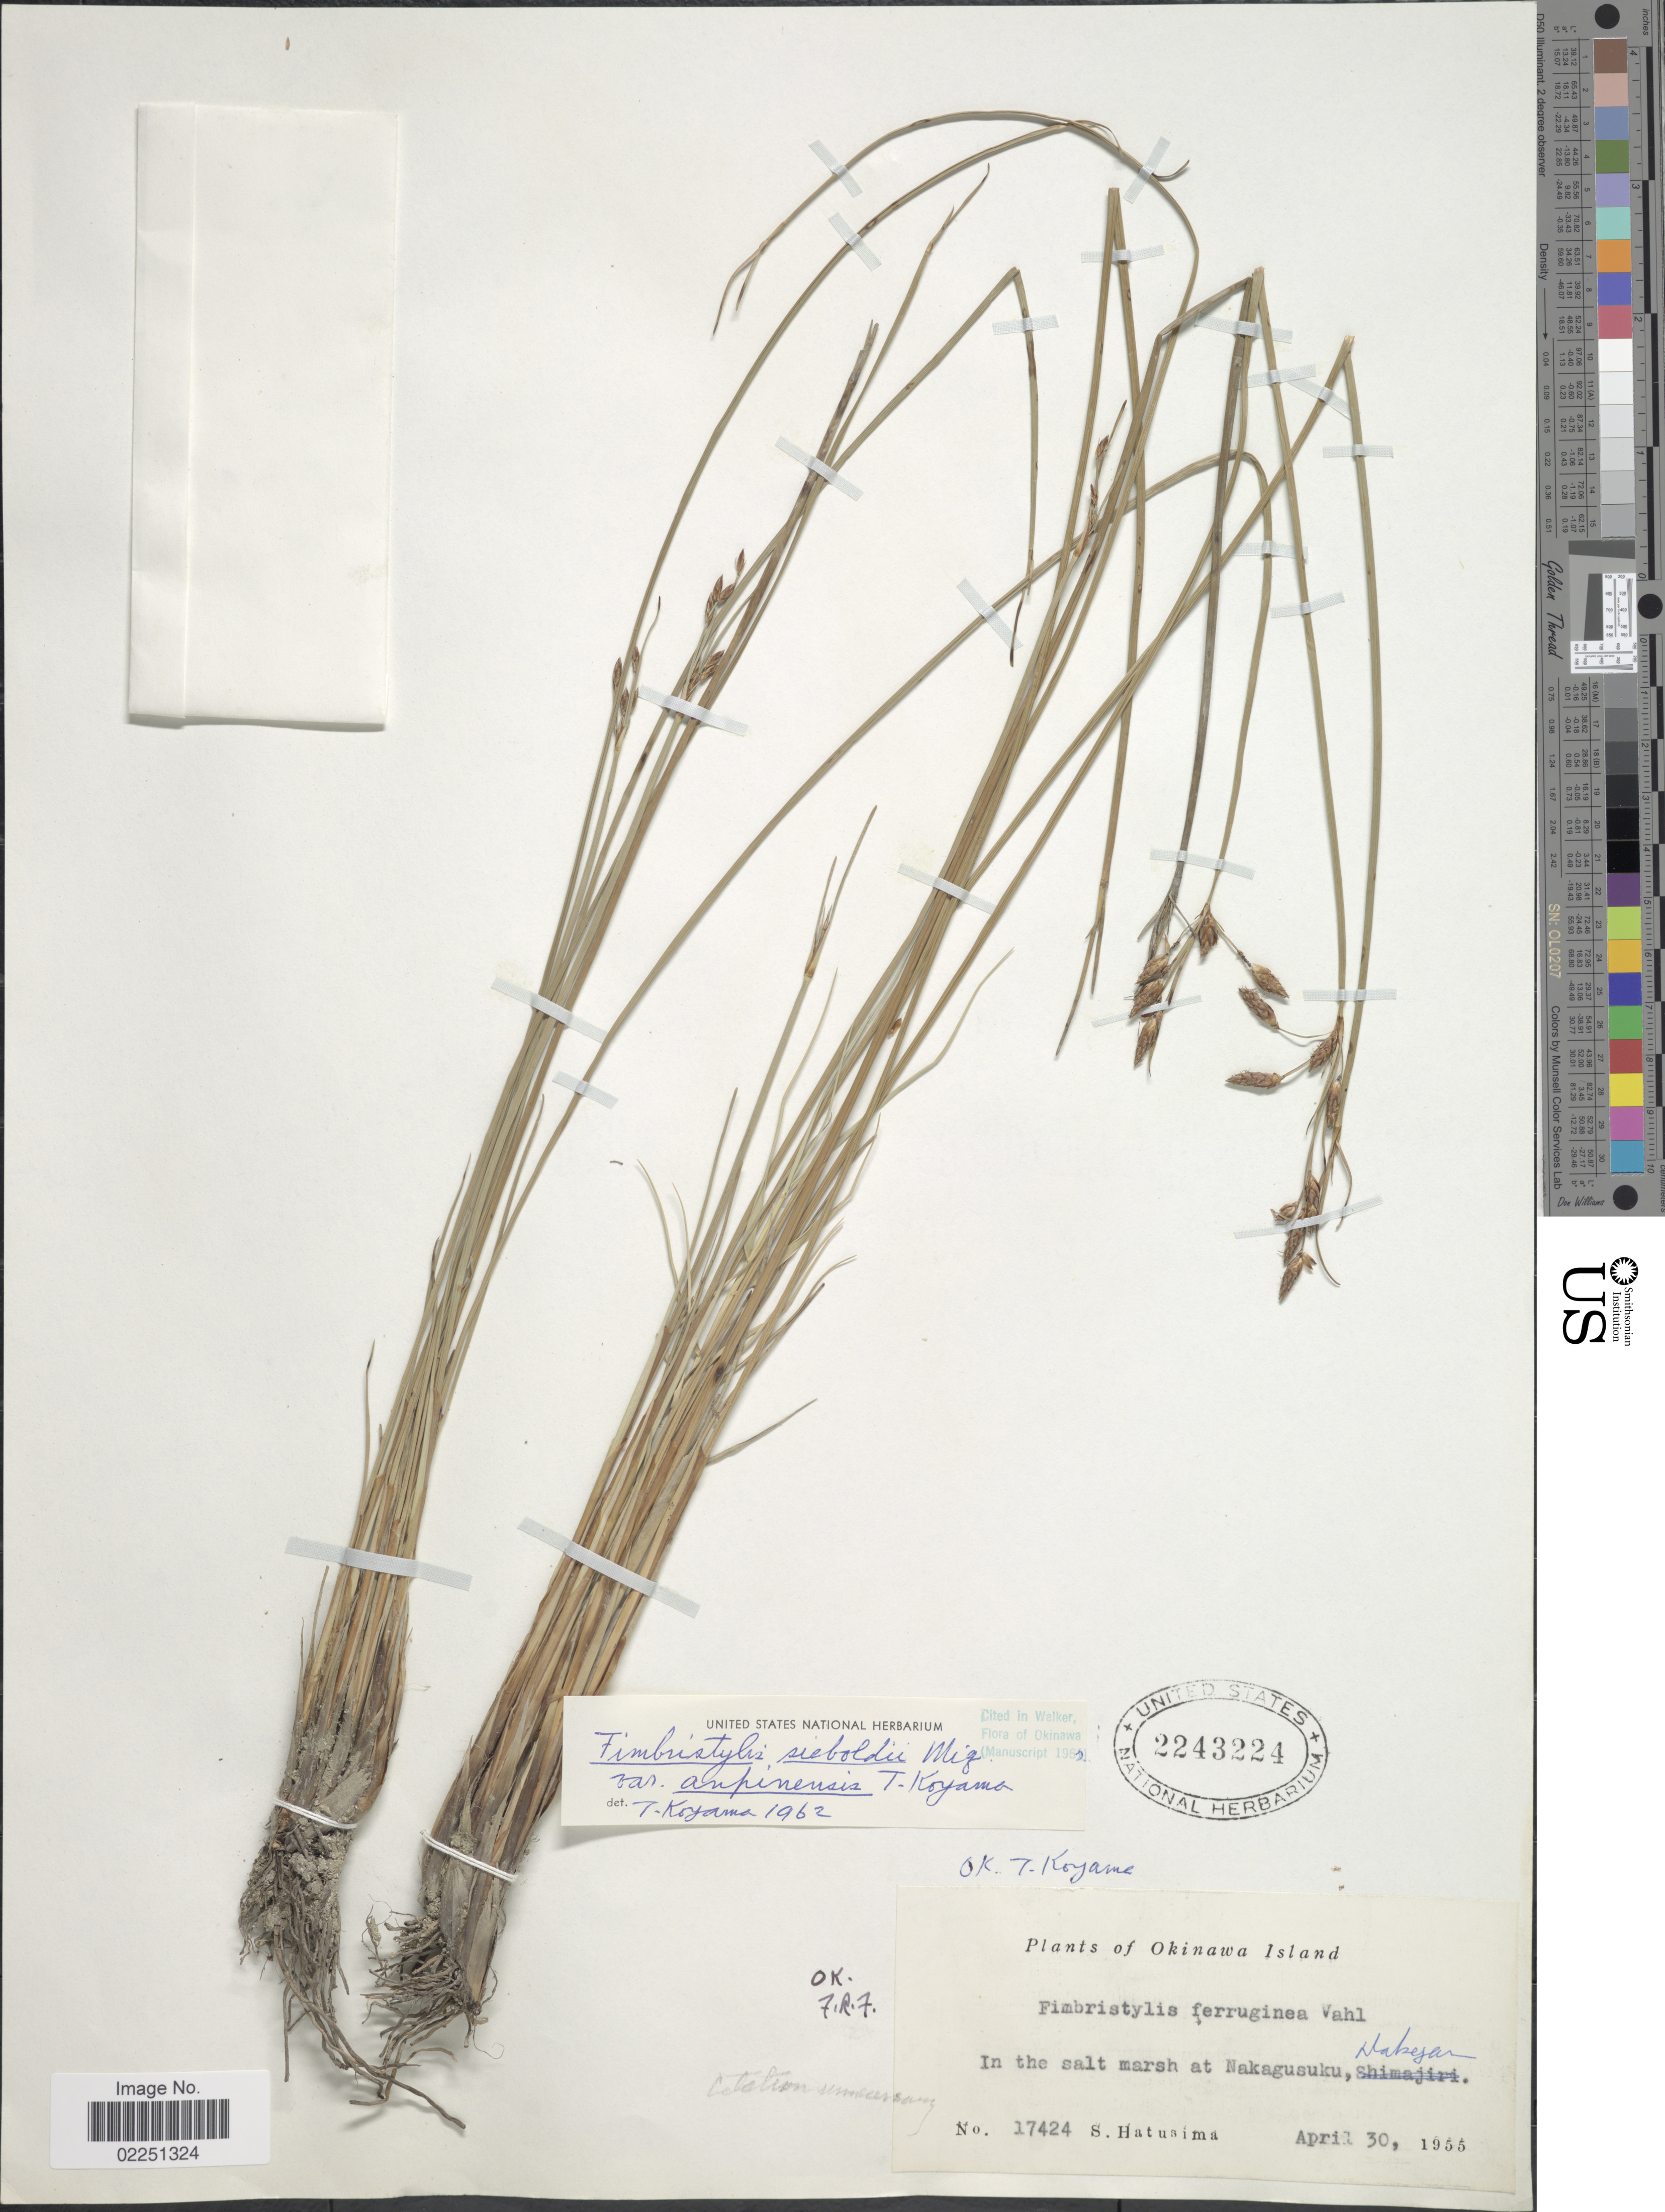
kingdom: Plantae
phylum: Tracheophyta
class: Liliopsida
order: Poales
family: Cyperaceae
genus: Fimbristylis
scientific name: Fimbristylis sieboldii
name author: Miq. ex Franch. & Sav.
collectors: S. Hatusima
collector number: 17424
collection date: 1955-04-30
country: Japan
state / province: Okinawa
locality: Okinawa Island, In the salt marsh at Nakagusuku, Dakyan [interpreted]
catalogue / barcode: US 2243224